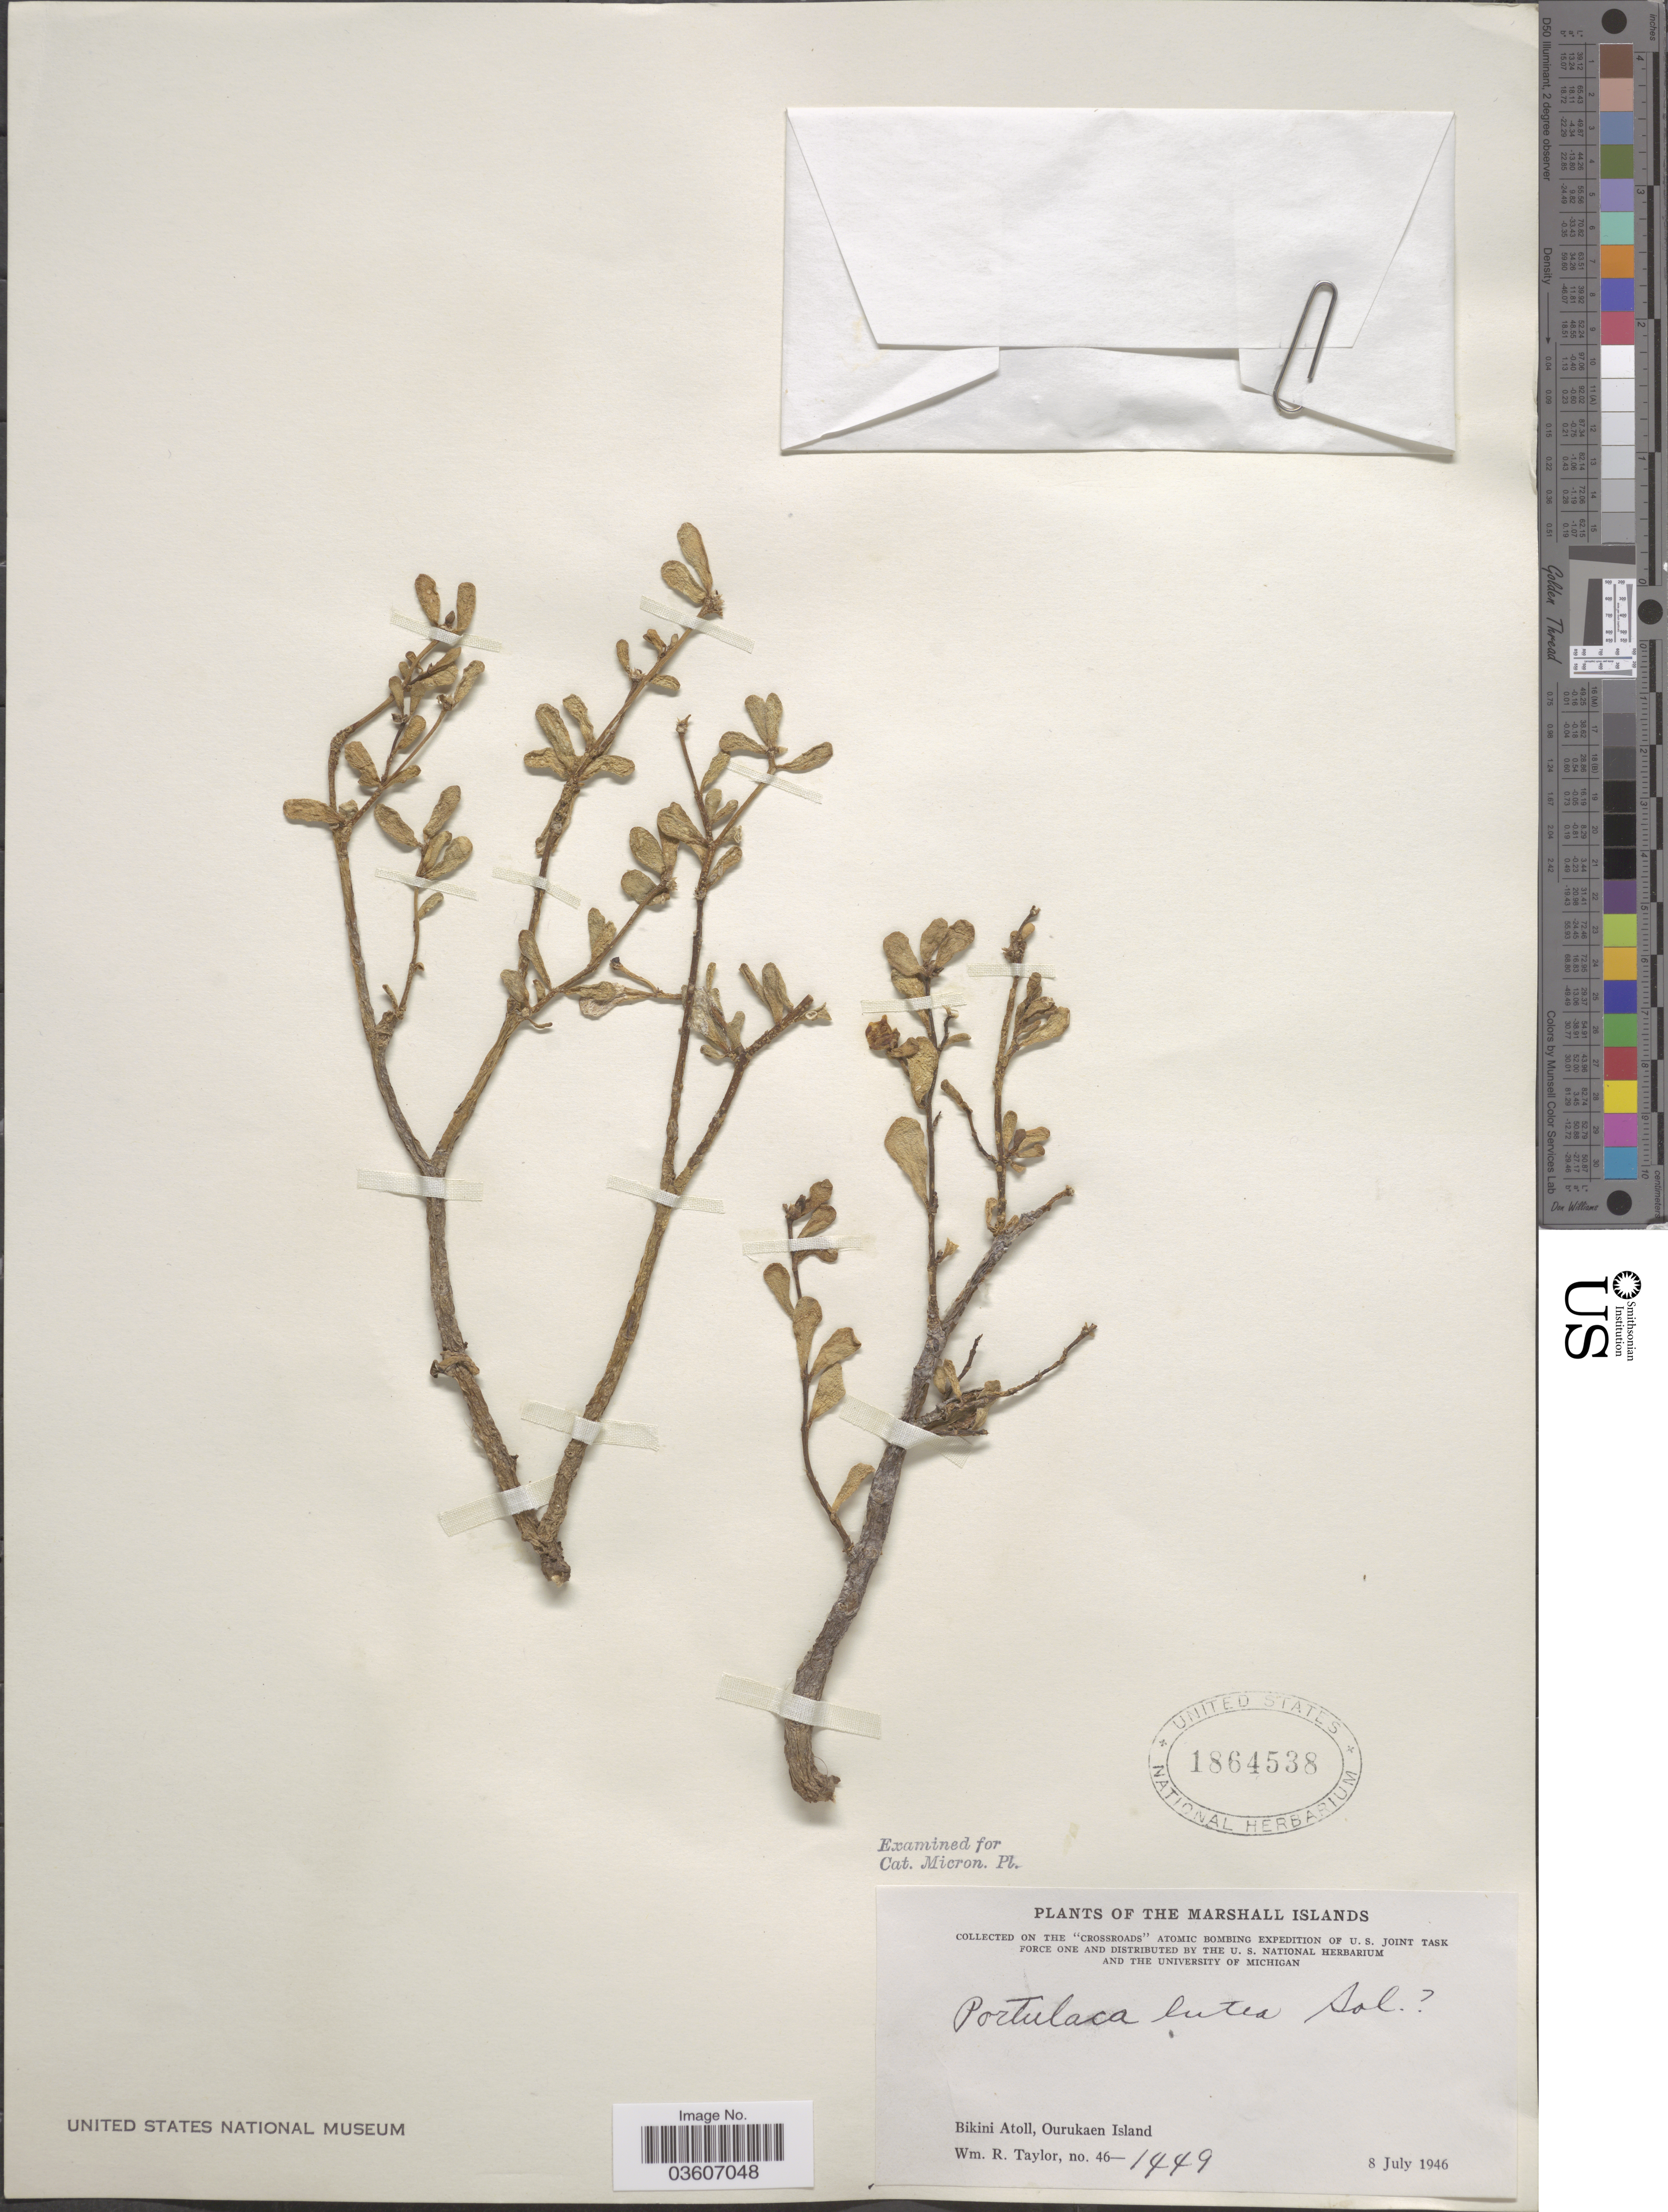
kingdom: Plantae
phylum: Tracheophyta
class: Magnoliopsida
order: Caryophyllales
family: Portulacaceae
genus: Portulaca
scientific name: Portulaca lutea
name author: Sol. ex G. Forst.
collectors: W. R. Taylor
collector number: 46-1449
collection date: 1946-07-08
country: Marshall Islands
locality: Bikini Atoll, Ourukaen Island.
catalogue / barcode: US 1864538